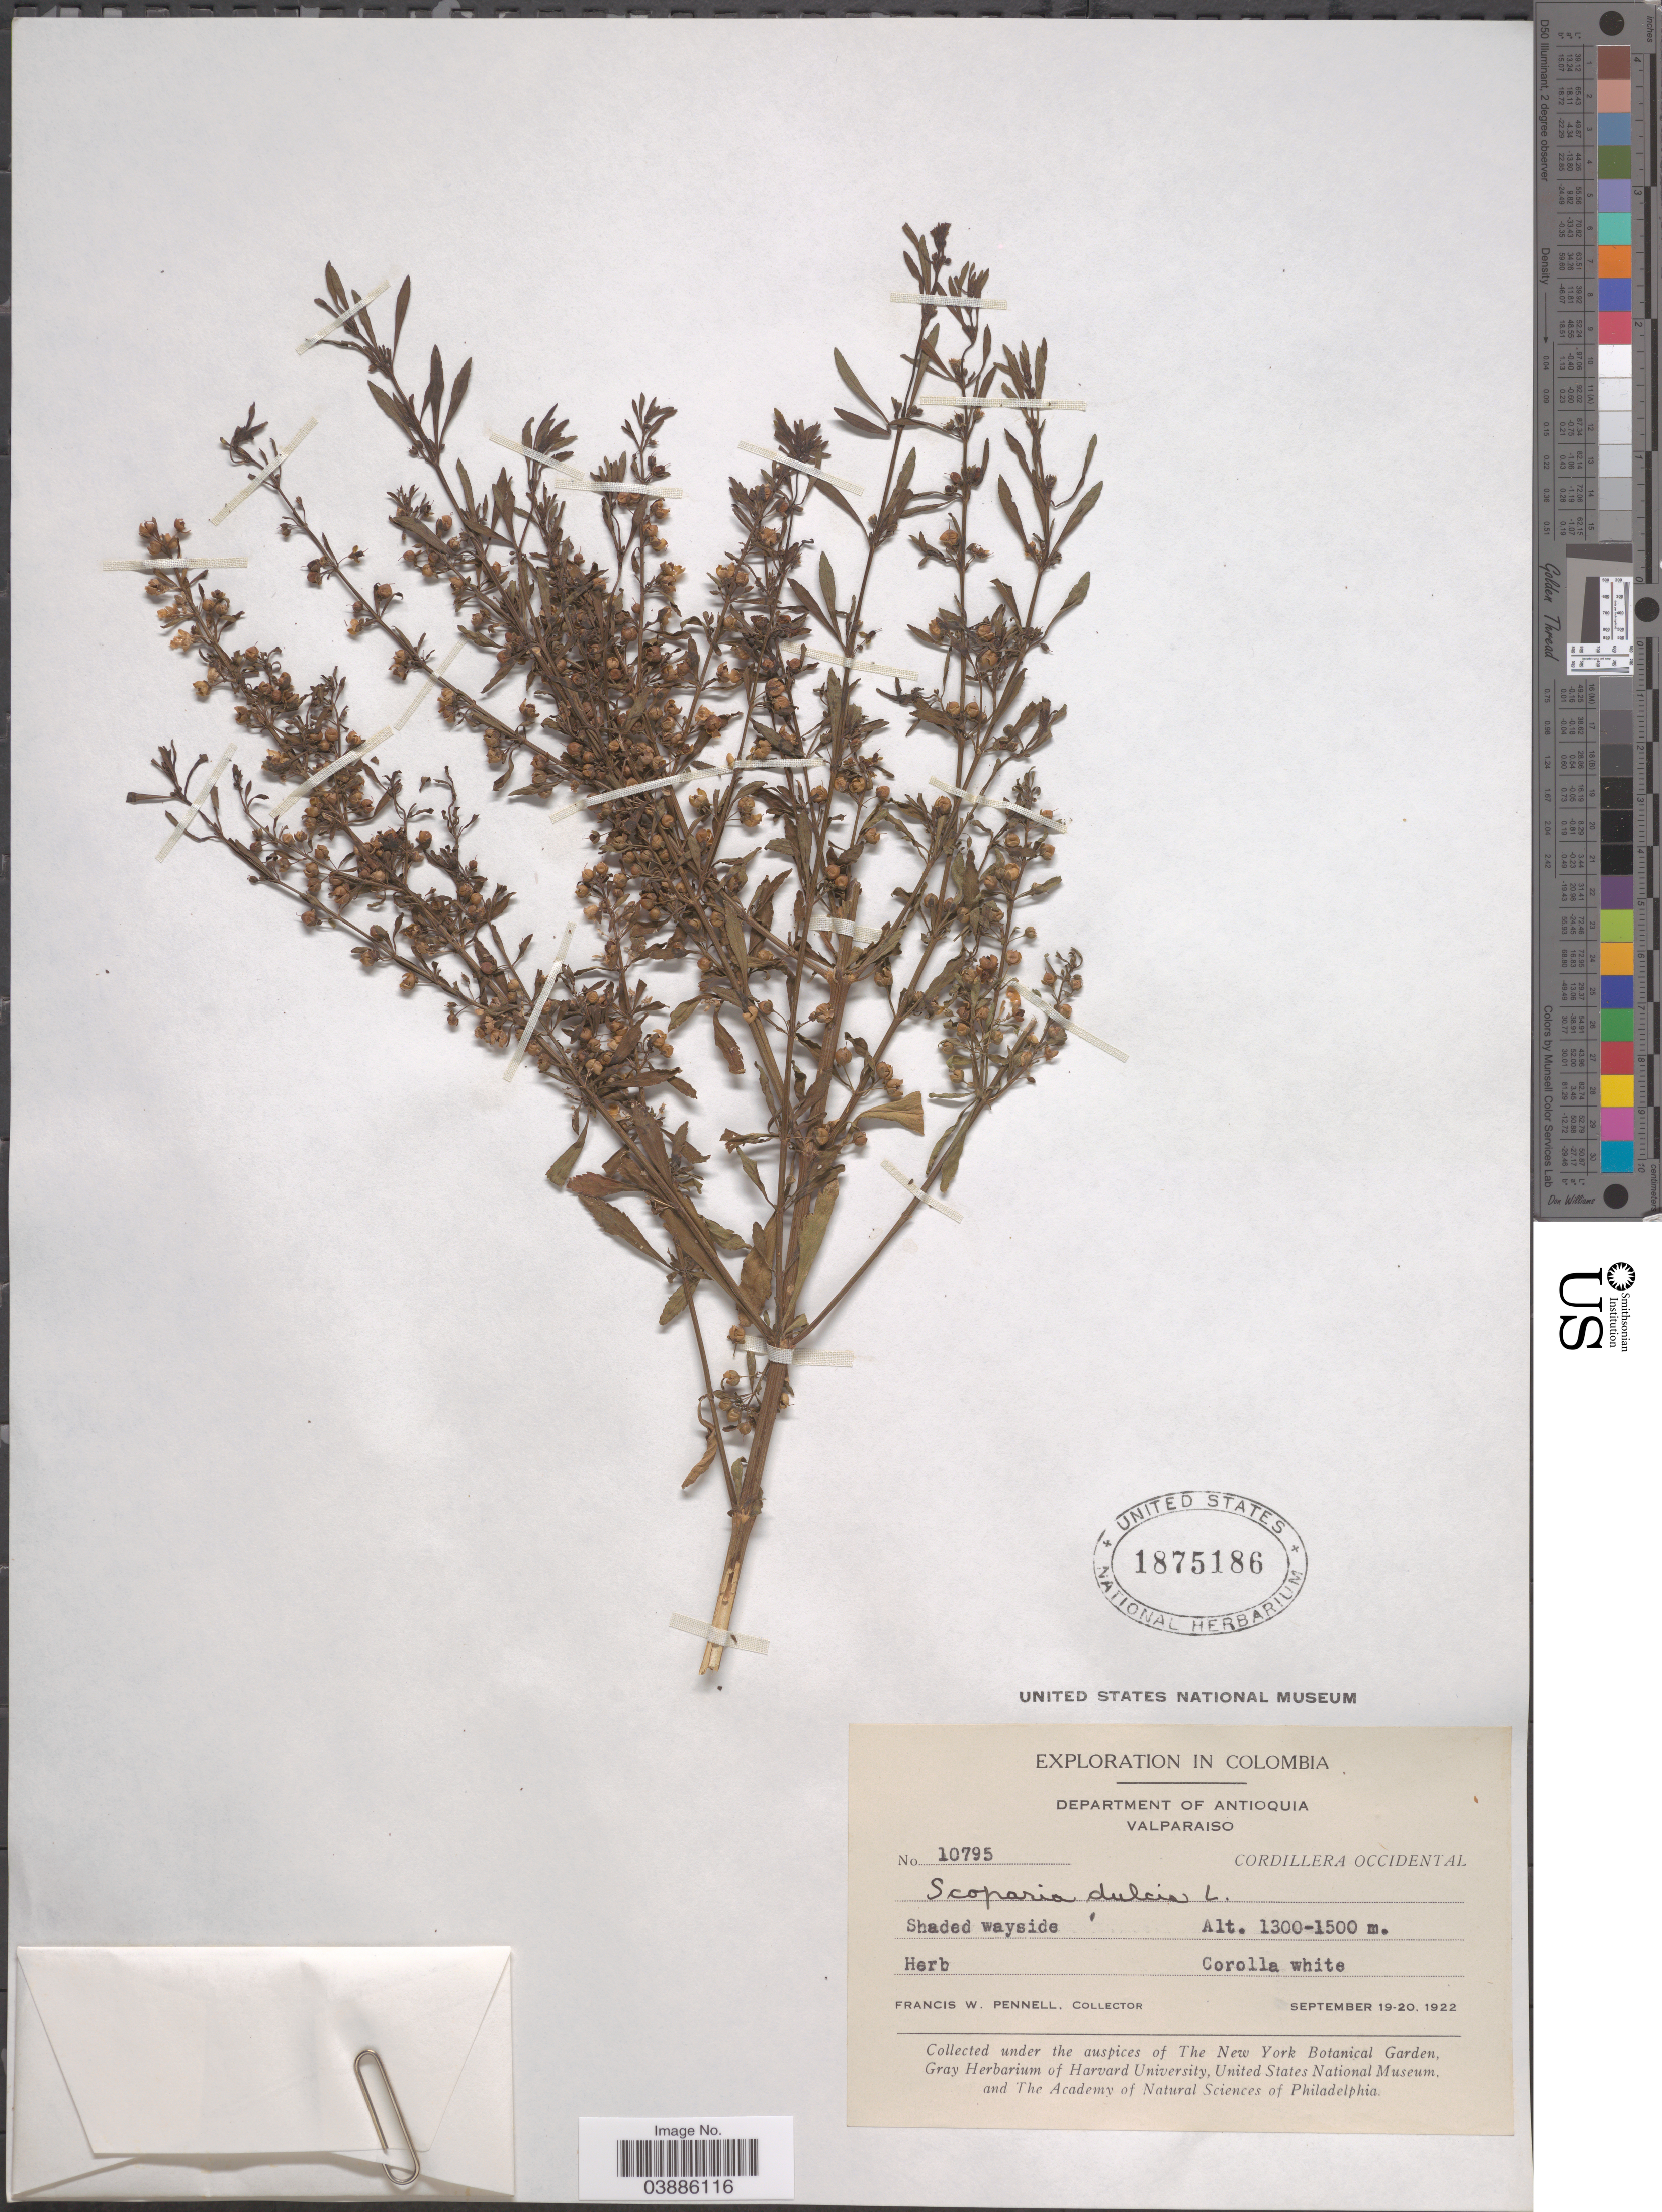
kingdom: Plantae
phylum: Tracheophyta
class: Magnoliopsida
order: Lamiales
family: Plantaginaceae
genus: Scoparia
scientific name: Scoparia dulcis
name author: L.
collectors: F. W. Pennell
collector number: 10795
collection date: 1922-09-19/1922-09-20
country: Colombia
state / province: Antioquia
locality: Department of Antioquia. Valparaiso. Cordillera Occidental.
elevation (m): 1300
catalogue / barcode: US 1875186